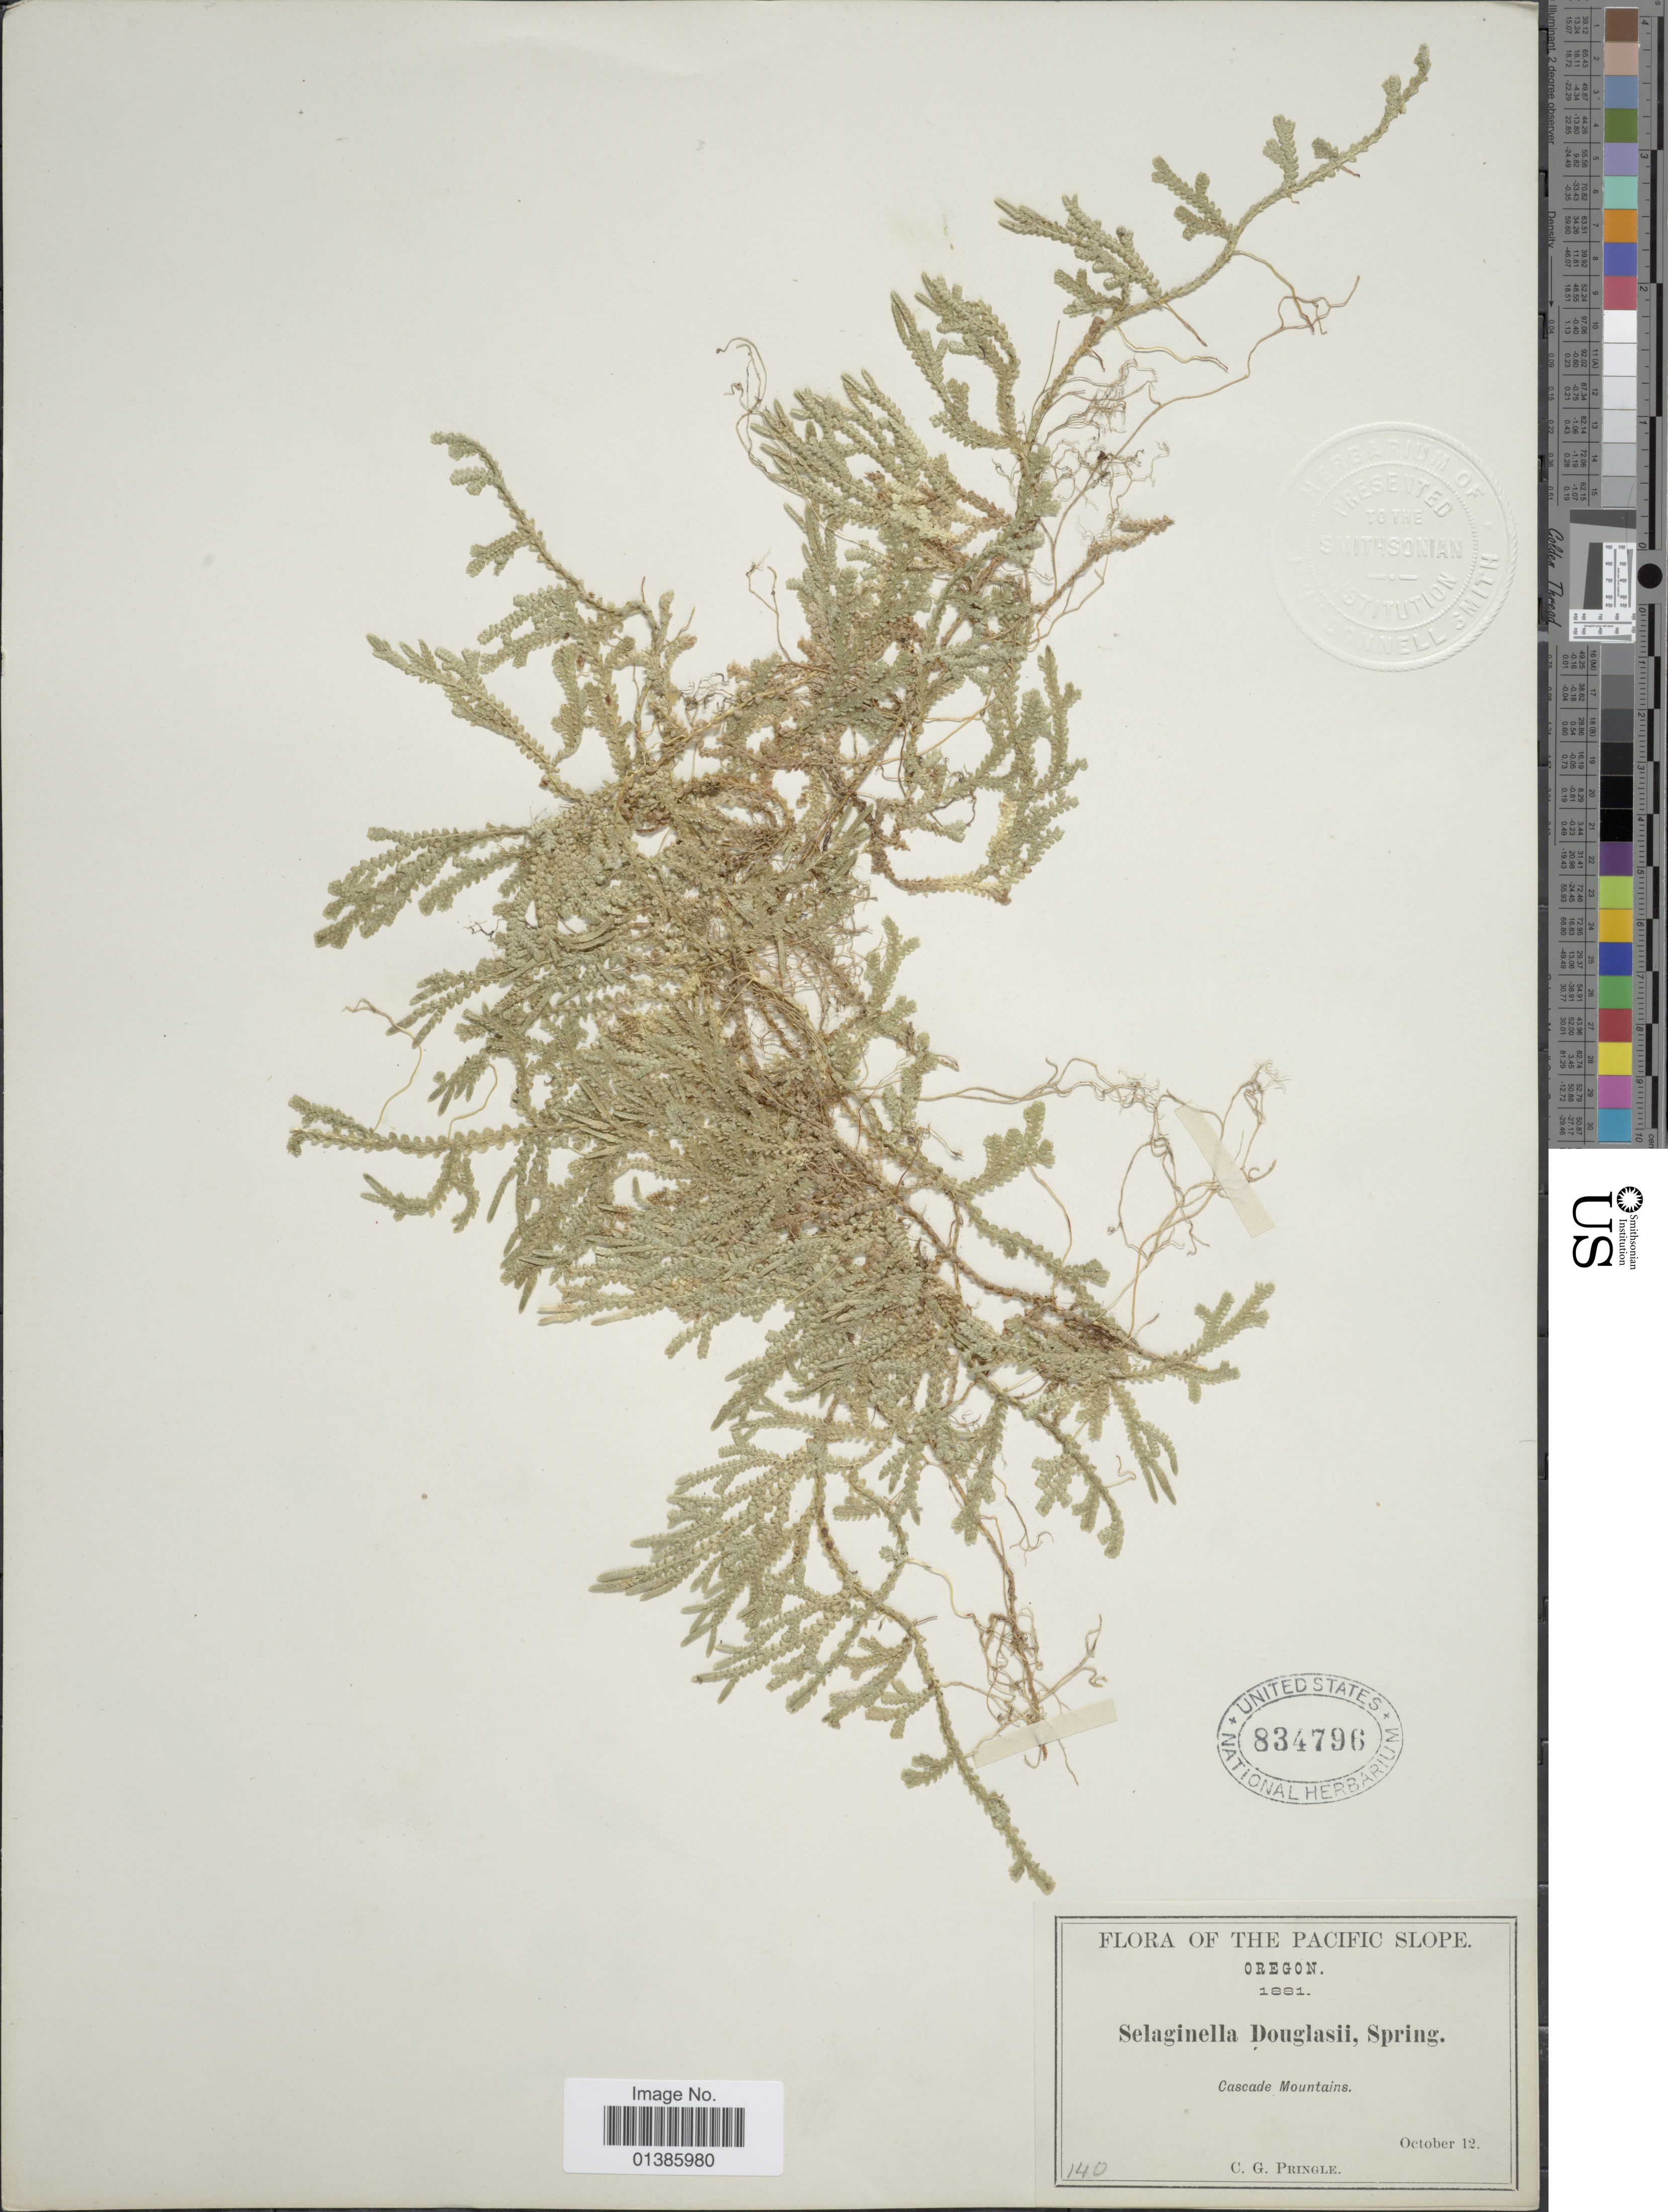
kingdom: Plantae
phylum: Tracheophyta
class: Lycopodiopsida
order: Selaginellales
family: Selaginellaceae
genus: Selaginella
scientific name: Selaginella douglasii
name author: (Hook. & Grev.) Spring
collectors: C. G. Pringle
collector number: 140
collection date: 1881-10-12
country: United States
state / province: Oregon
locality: Pacific Slope. Cascade Mountains.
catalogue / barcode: US 834796